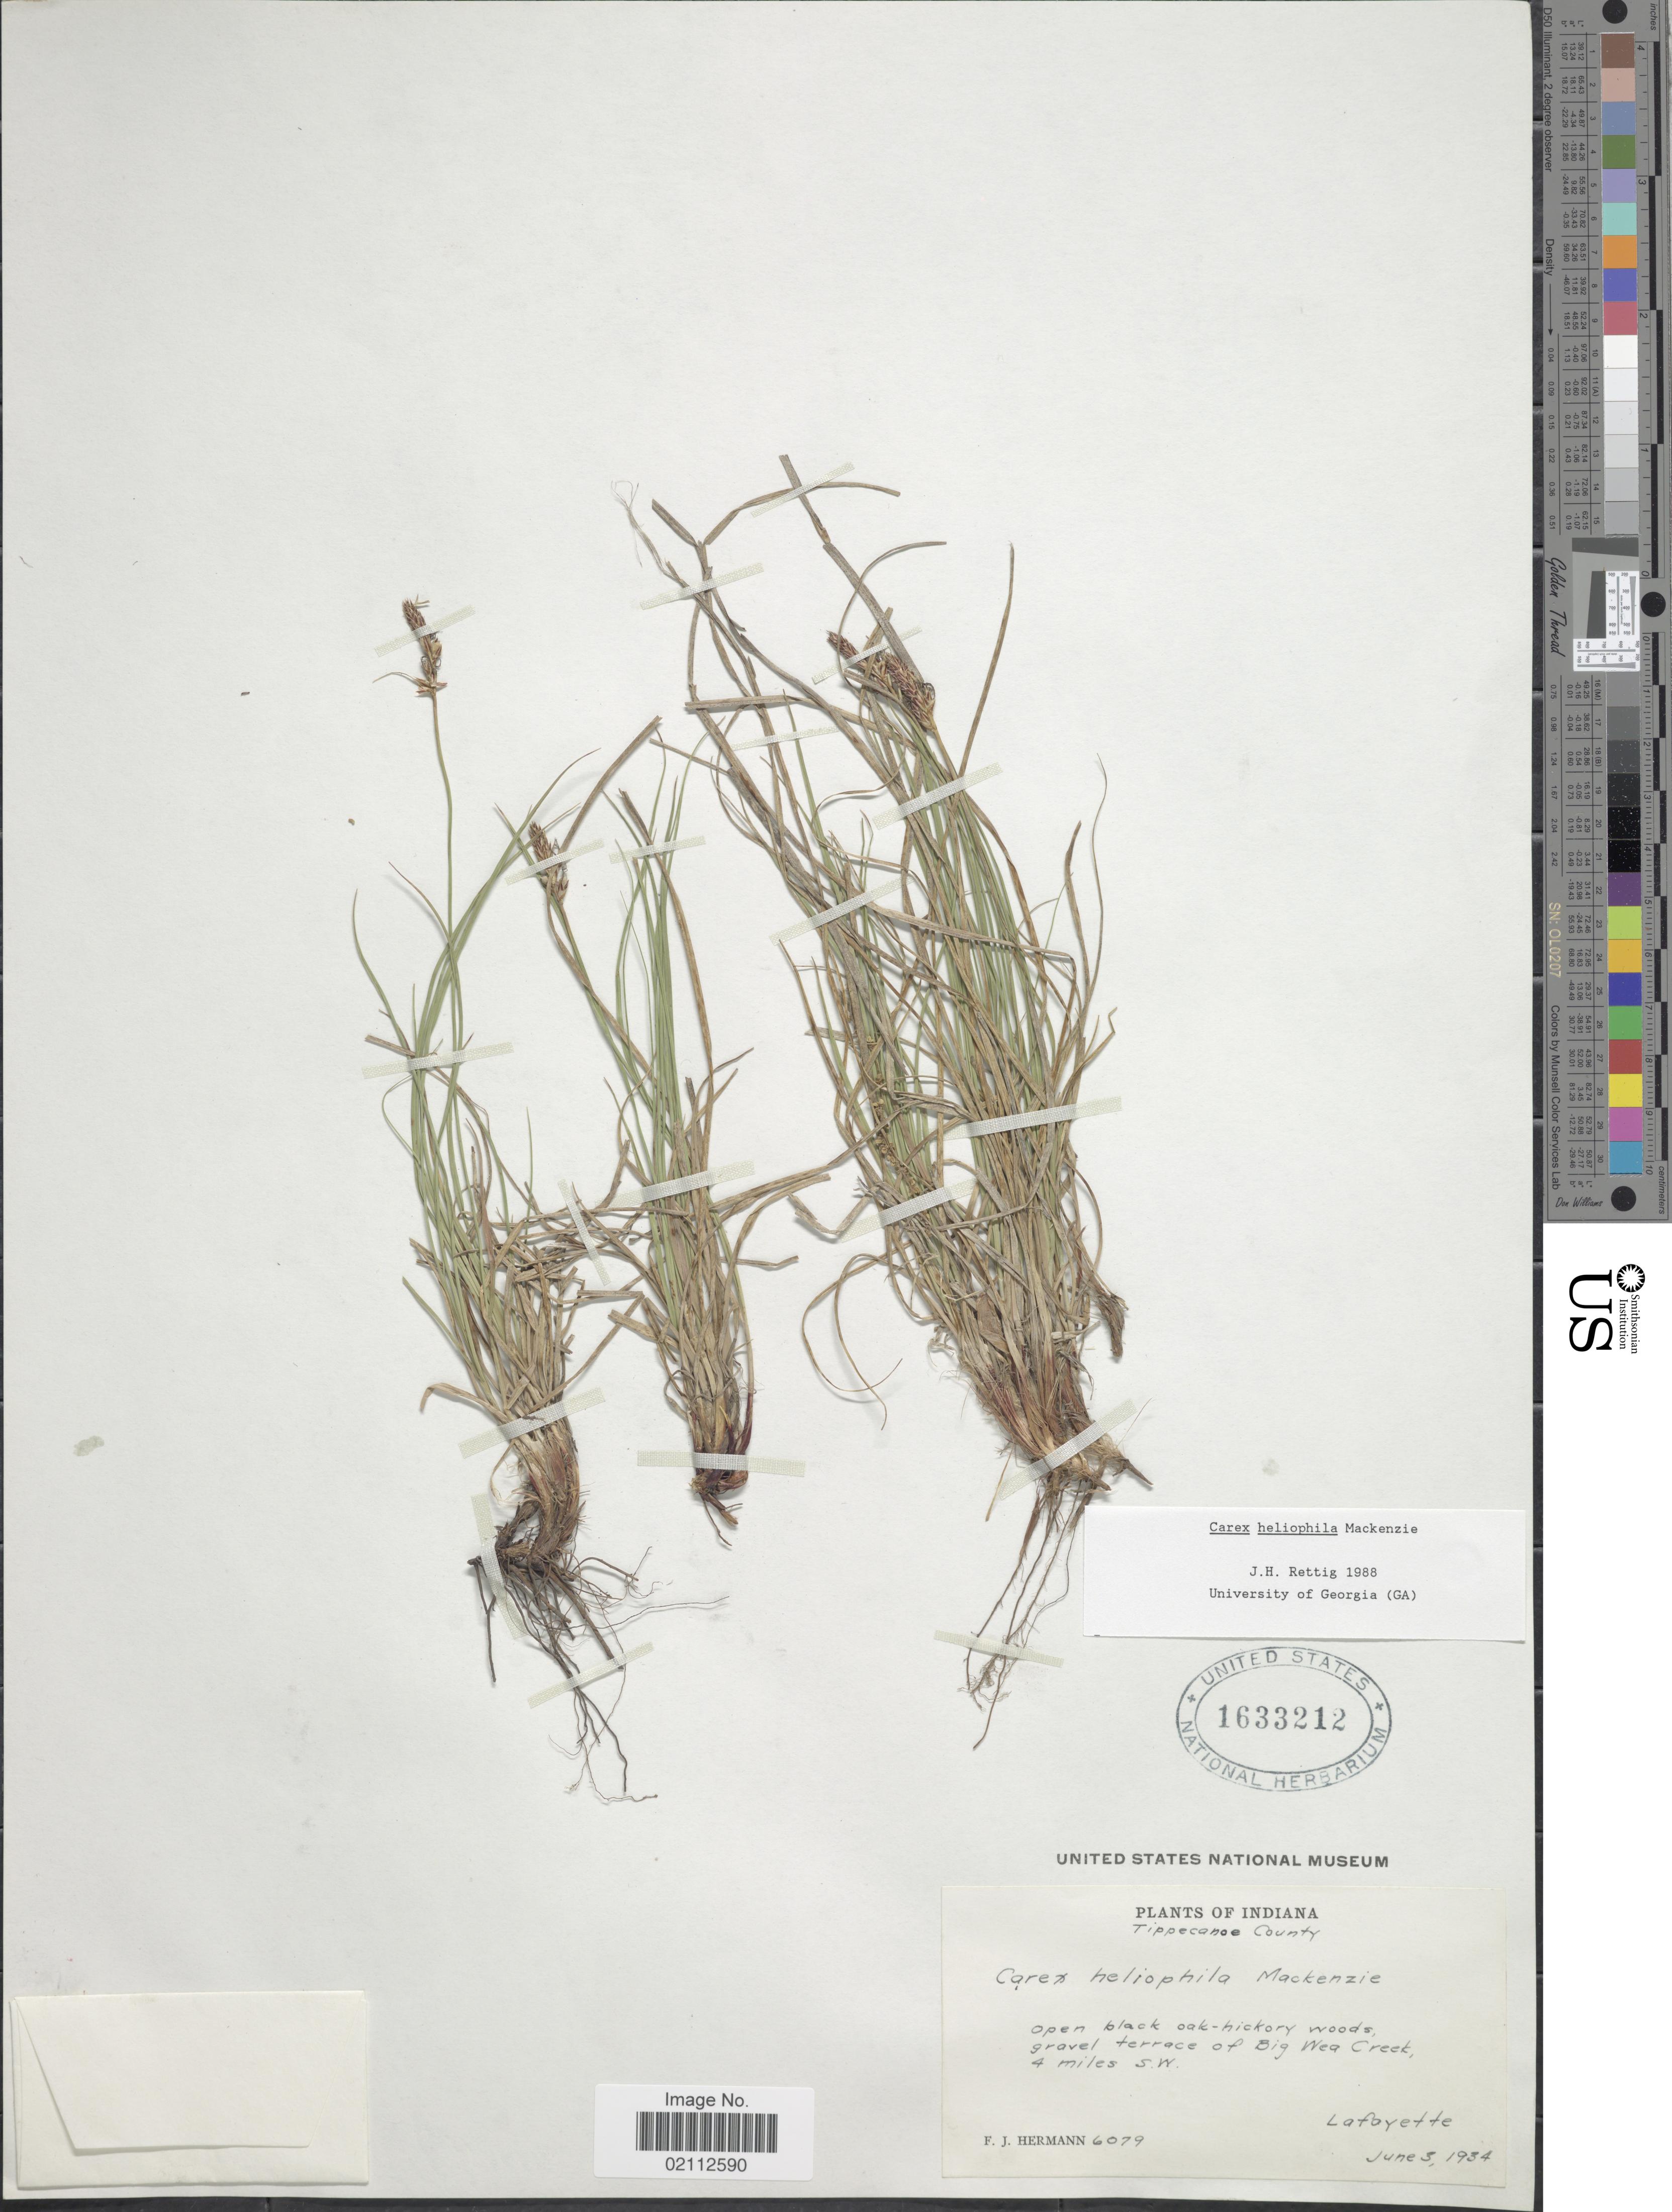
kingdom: Plantae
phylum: Tracheophyta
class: Liliopsida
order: Poales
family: Cyperaceae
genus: Carex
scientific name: Carex heliophila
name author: Mack.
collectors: F. J. Hermann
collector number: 6079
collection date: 1934-06-03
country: United States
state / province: Indiana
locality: Tippecanoe County, gravel terrace of Big Wea Creek, 4 miles S.W. Lafayette.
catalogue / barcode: US 1633212